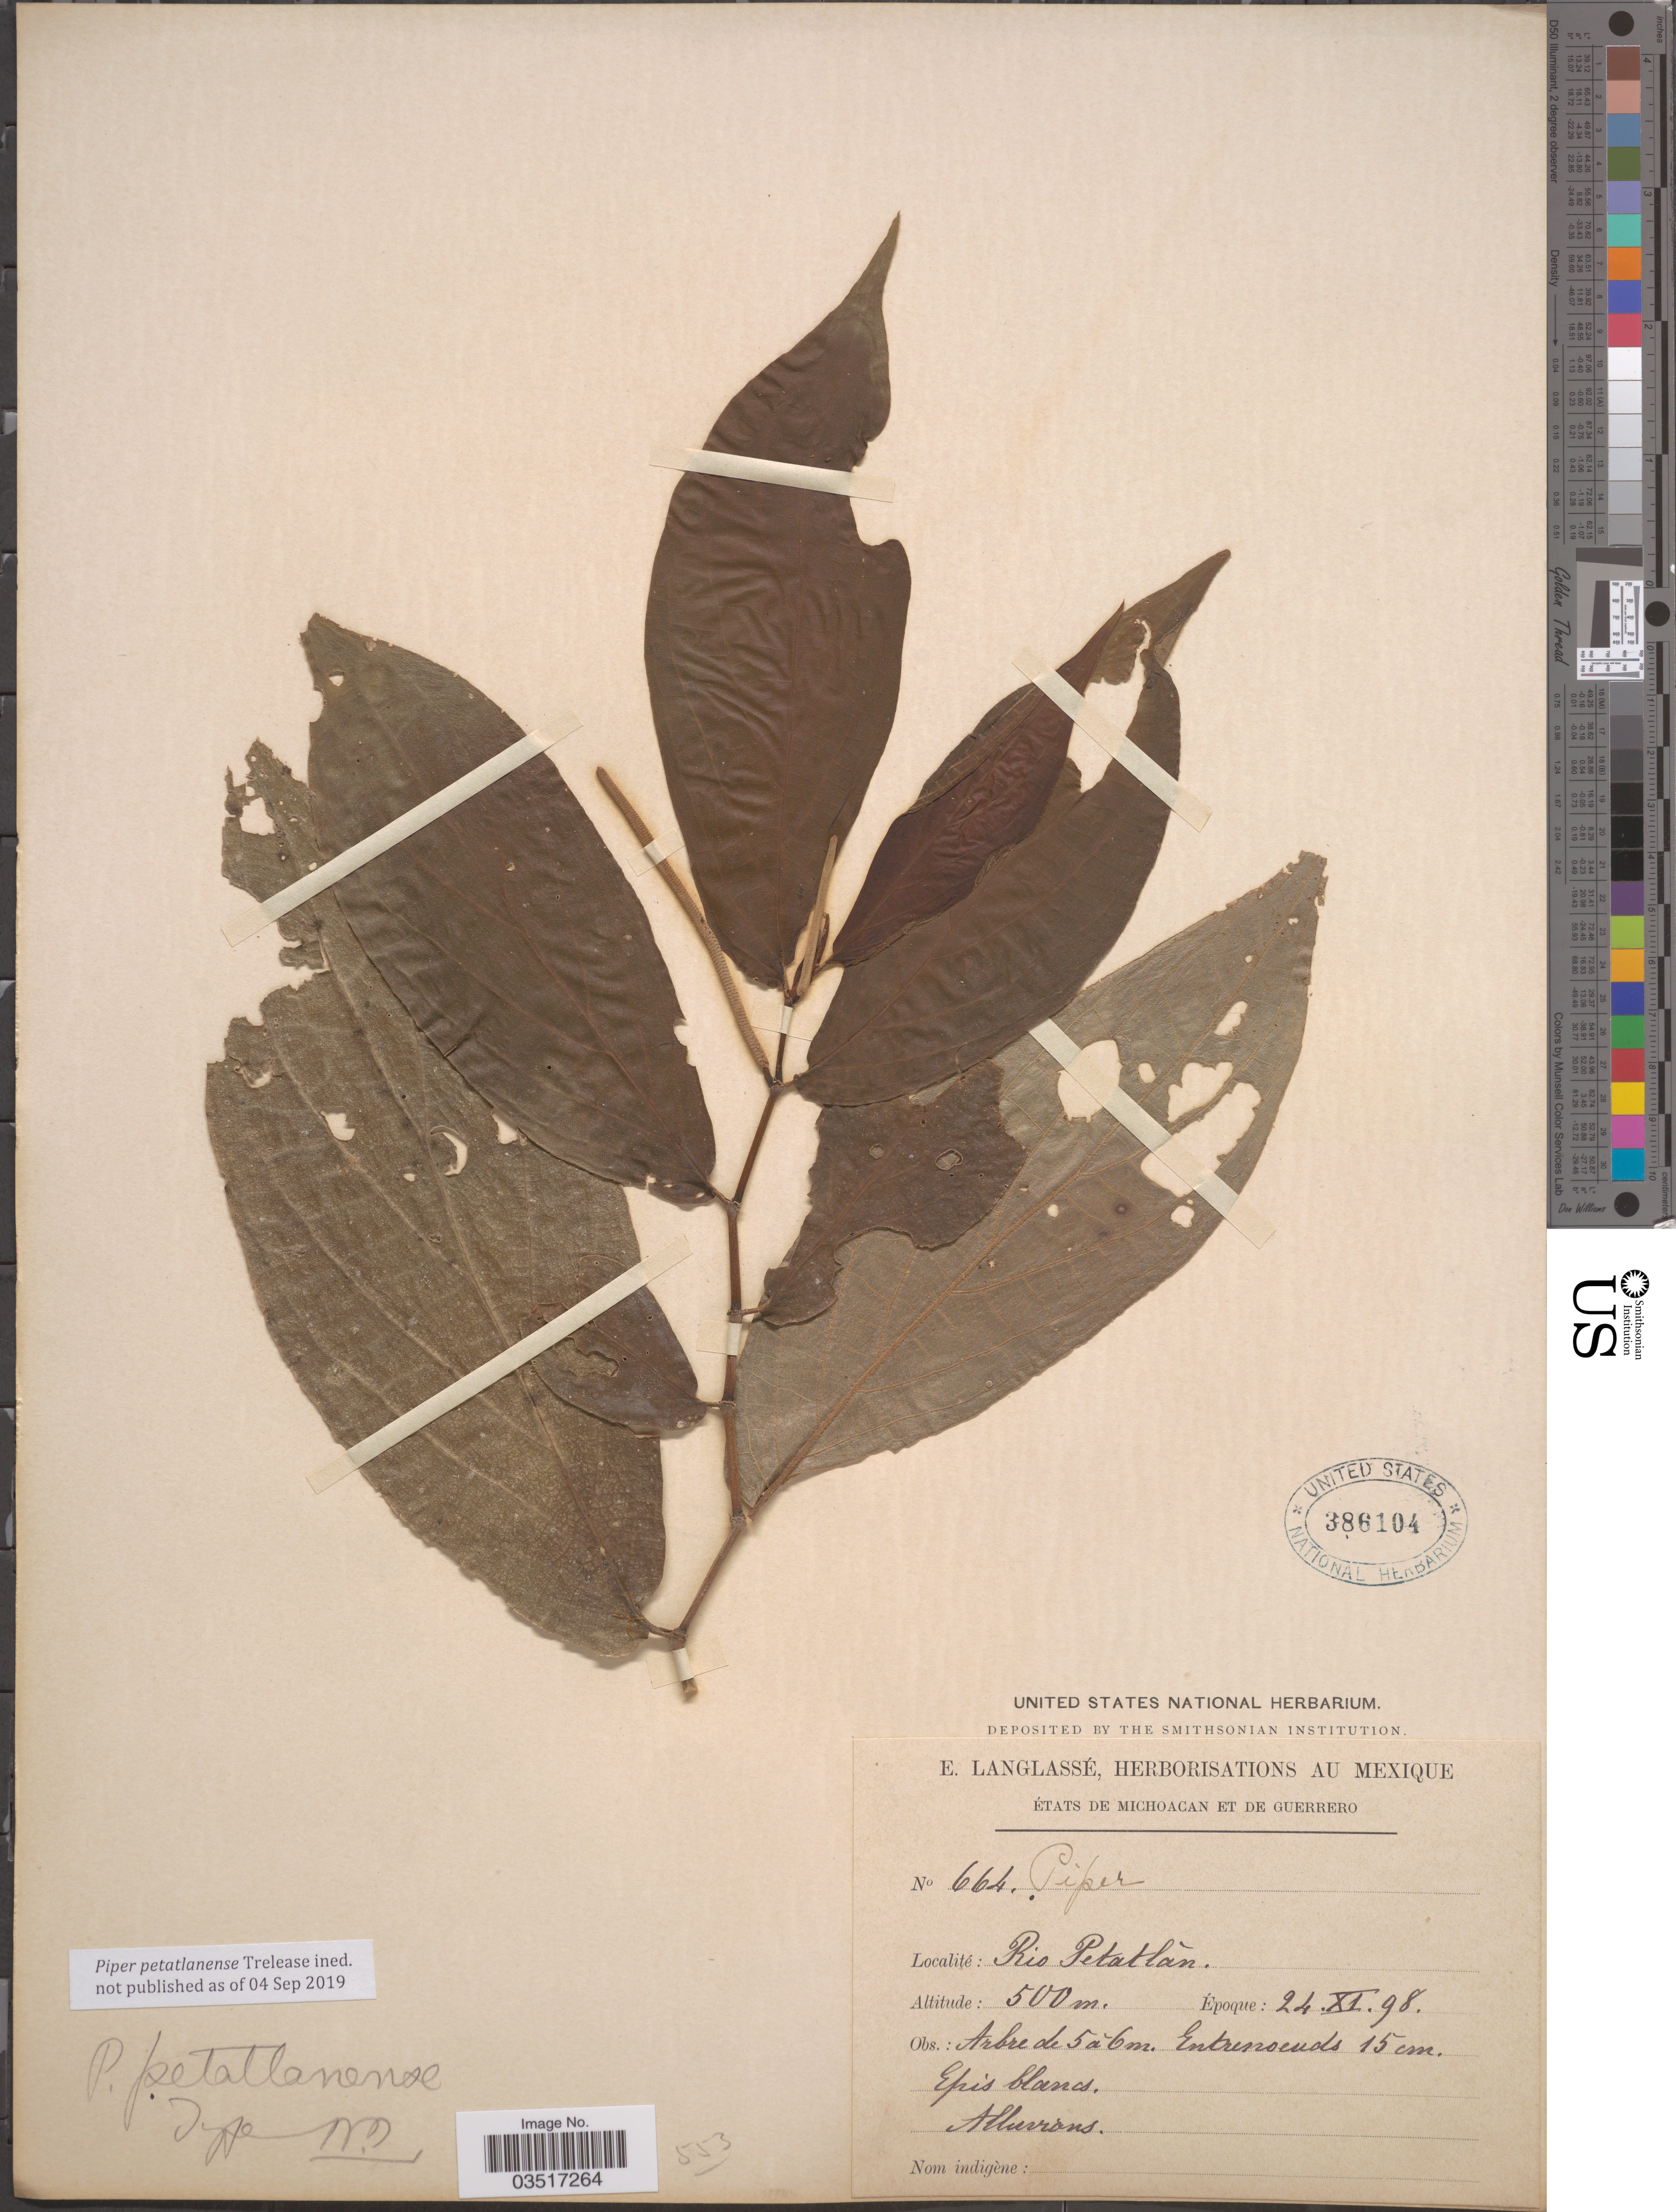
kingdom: Plantae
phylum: Tracheophyta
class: Magnoliopsida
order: Piperales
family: Piperaceae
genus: Piper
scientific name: Piper sp.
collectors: E. Langlassé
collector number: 664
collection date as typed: Transcribed d/m/y: 24/11/98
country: Mexico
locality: États de Michoacan et de Guerrero. Rio Petatlán.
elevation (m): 500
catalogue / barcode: US 386104